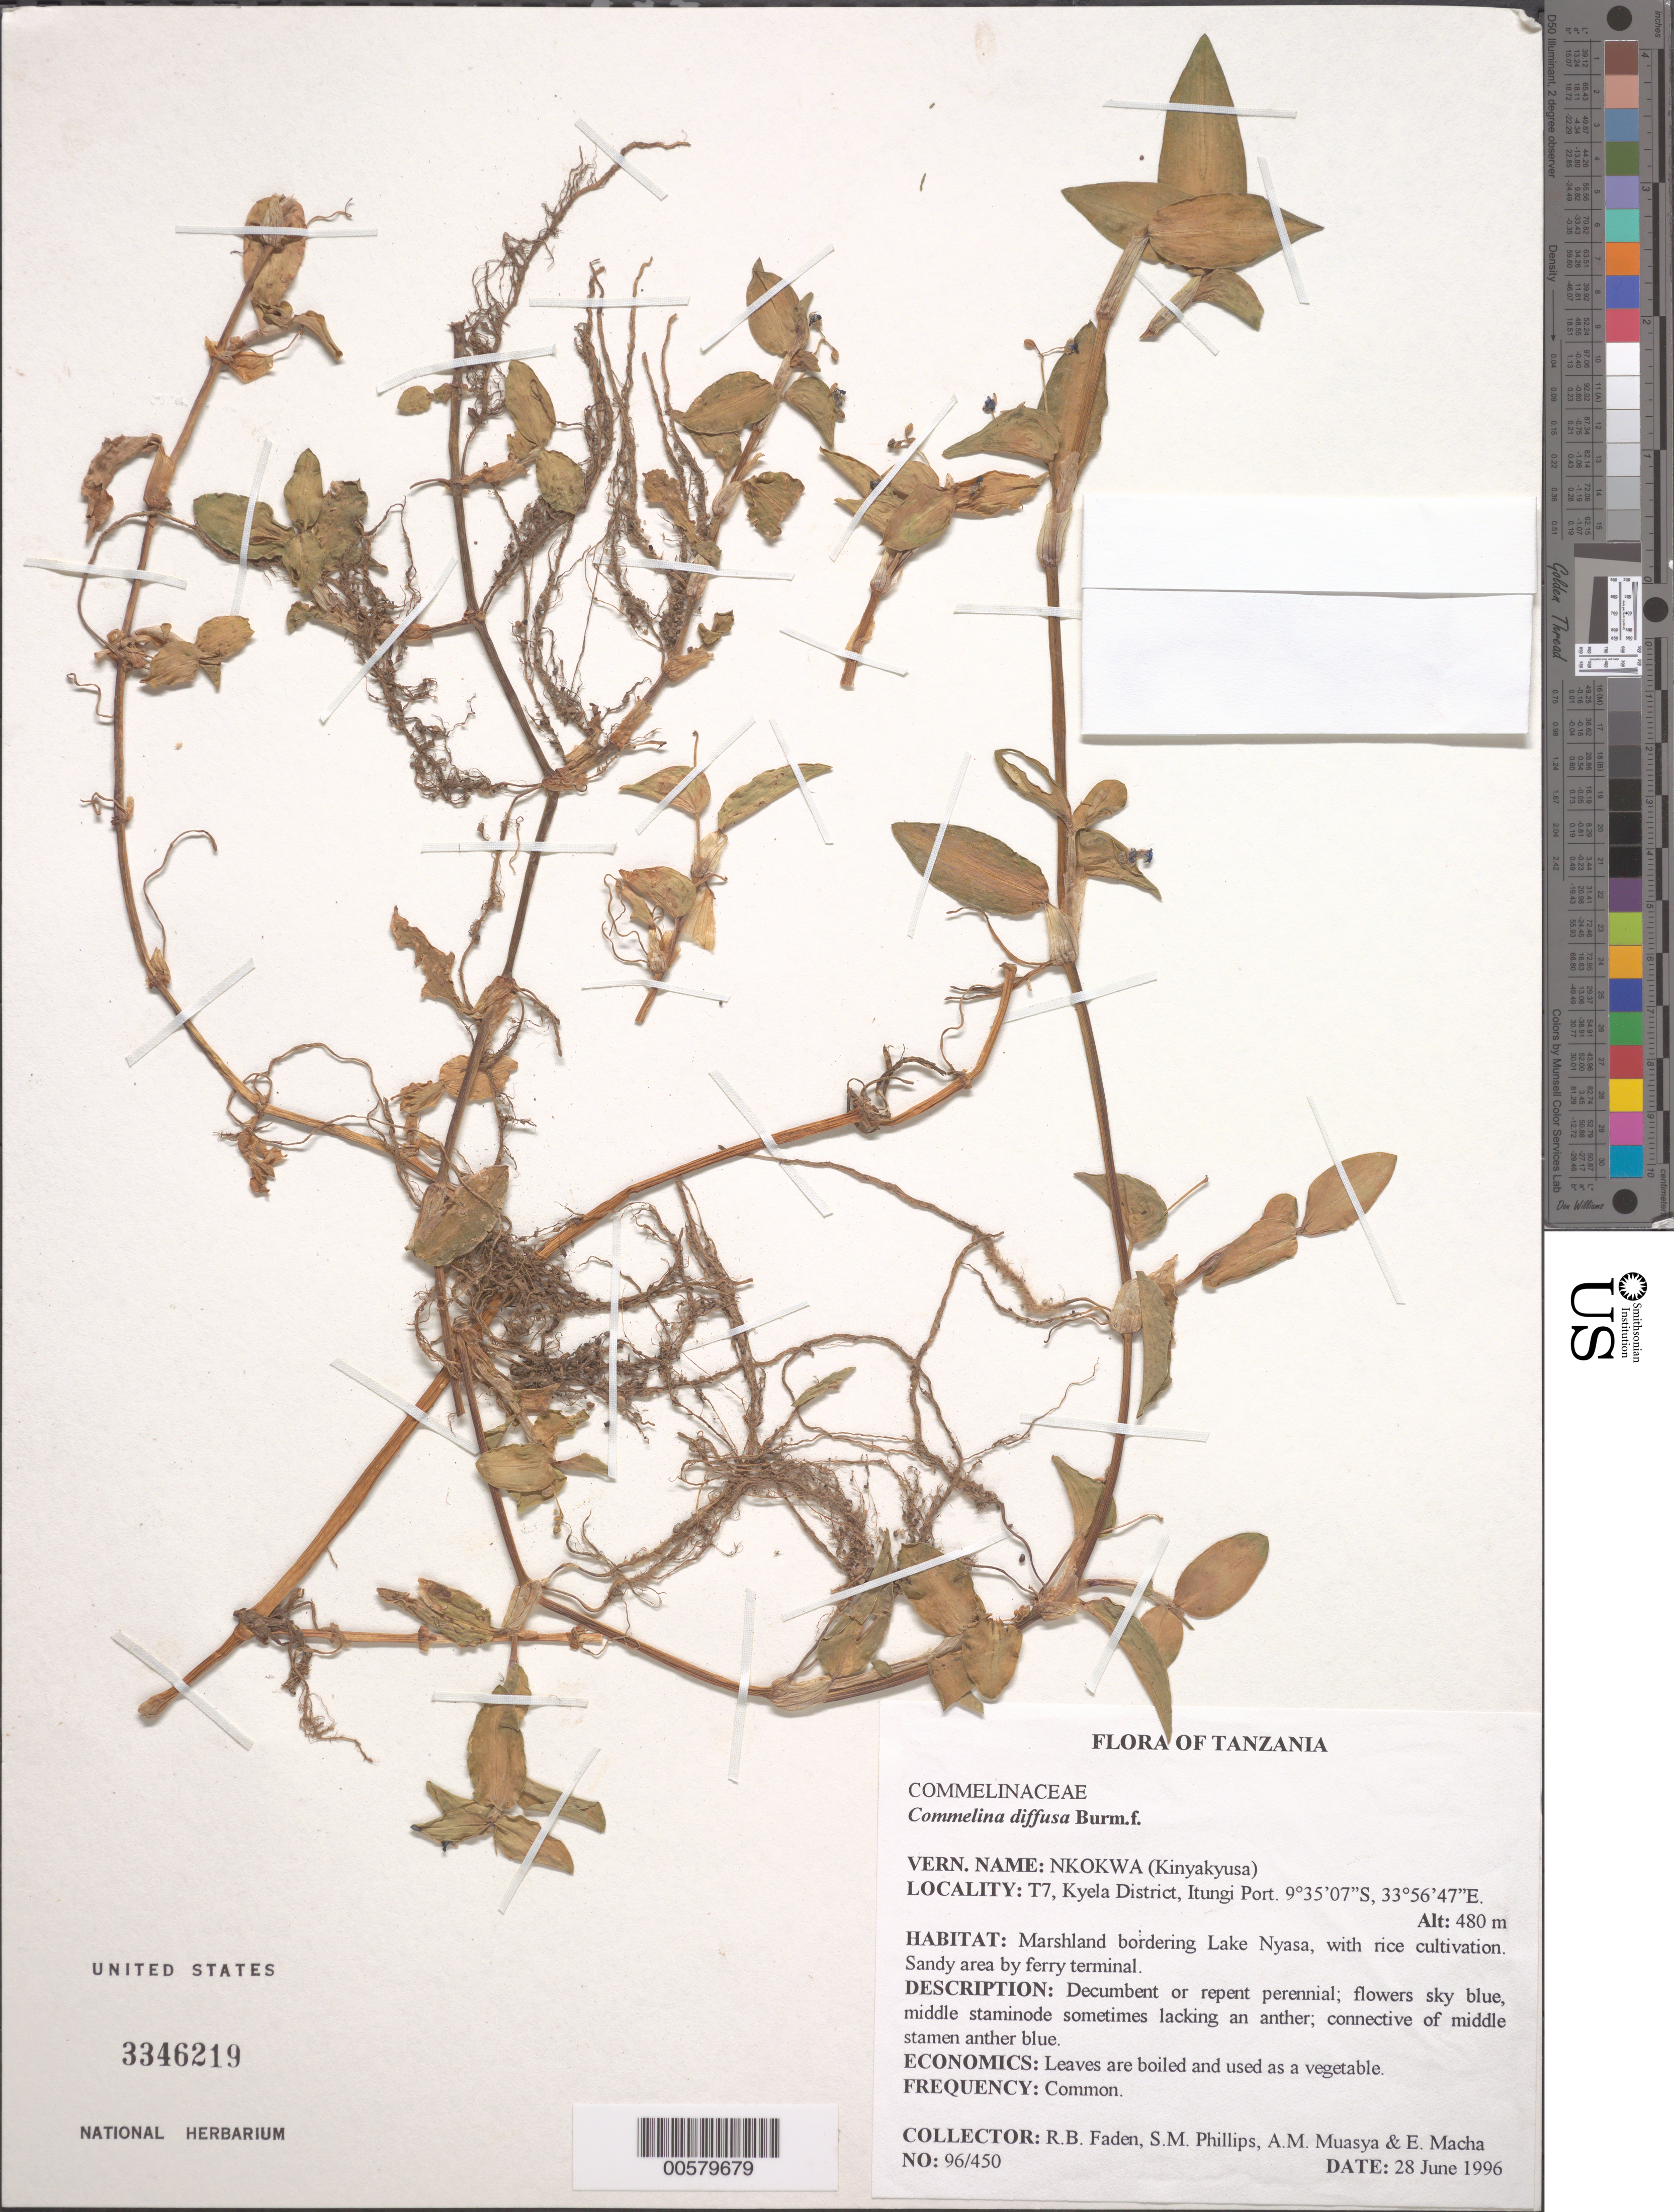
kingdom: Plantae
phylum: Tracheophyta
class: Liliopsida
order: Commelinales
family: Commelinaceae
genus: Commelina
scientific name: Commelina diffusa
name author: Burm. f.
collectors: R. B. Faden, S. M. Phillips, A. Muasya & E. Macha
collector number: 96/450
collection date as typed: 28 Jun 1996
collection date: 1996-06-28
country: Tanzania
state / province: Mbeya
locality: Kyela dist., itungi port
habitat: Marshland bordering lake nyasa with rice cult.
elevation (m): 480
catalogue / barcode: US 3346219